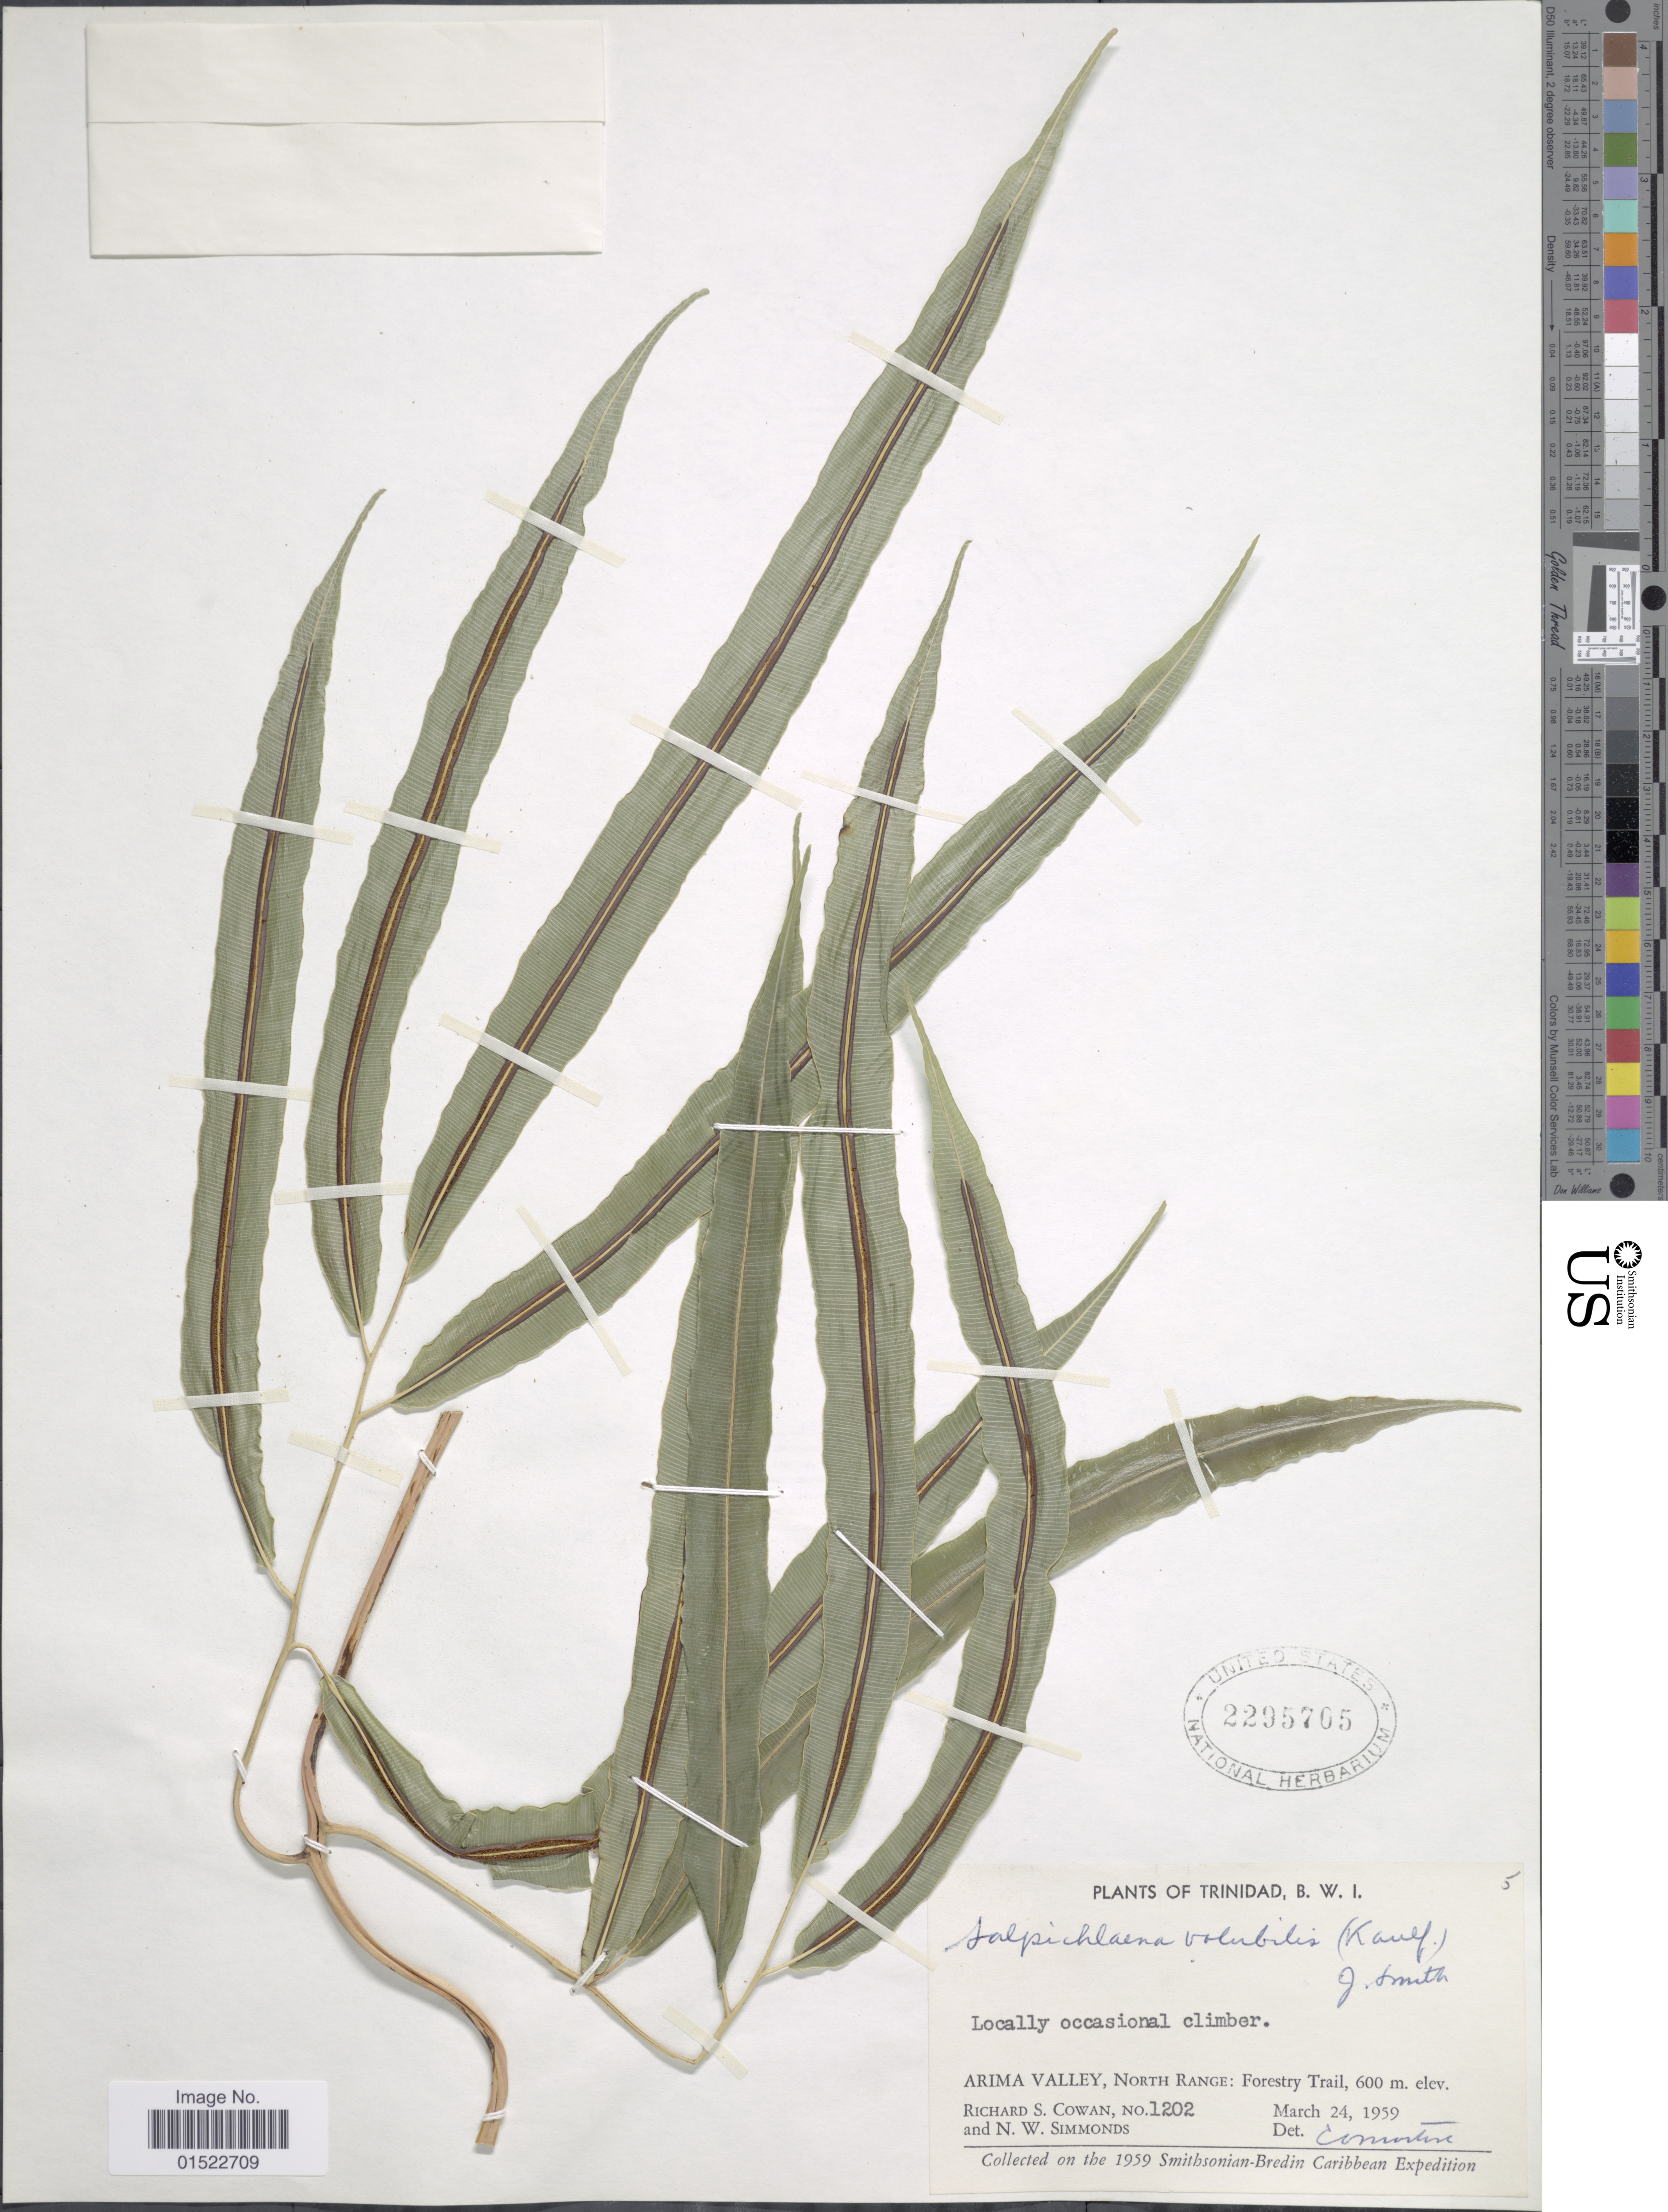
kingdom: Plantae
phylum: Tracheophyta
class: Polypodiopsida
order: Polypodiales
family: Blechnaceae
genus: Salpichlaena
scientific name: Salpichlaena volubilis subsp. volubilis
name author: (Kaulf.) J. Sm.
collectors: R. S. Cowan & N. W. Simmonds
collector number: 1202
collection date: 1959-03-24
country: Trinidad and Tobago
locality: Trinidad, B.W.I., Arima Valley, North Range; Forestry Trail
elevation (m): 600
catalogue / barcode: US 2295705